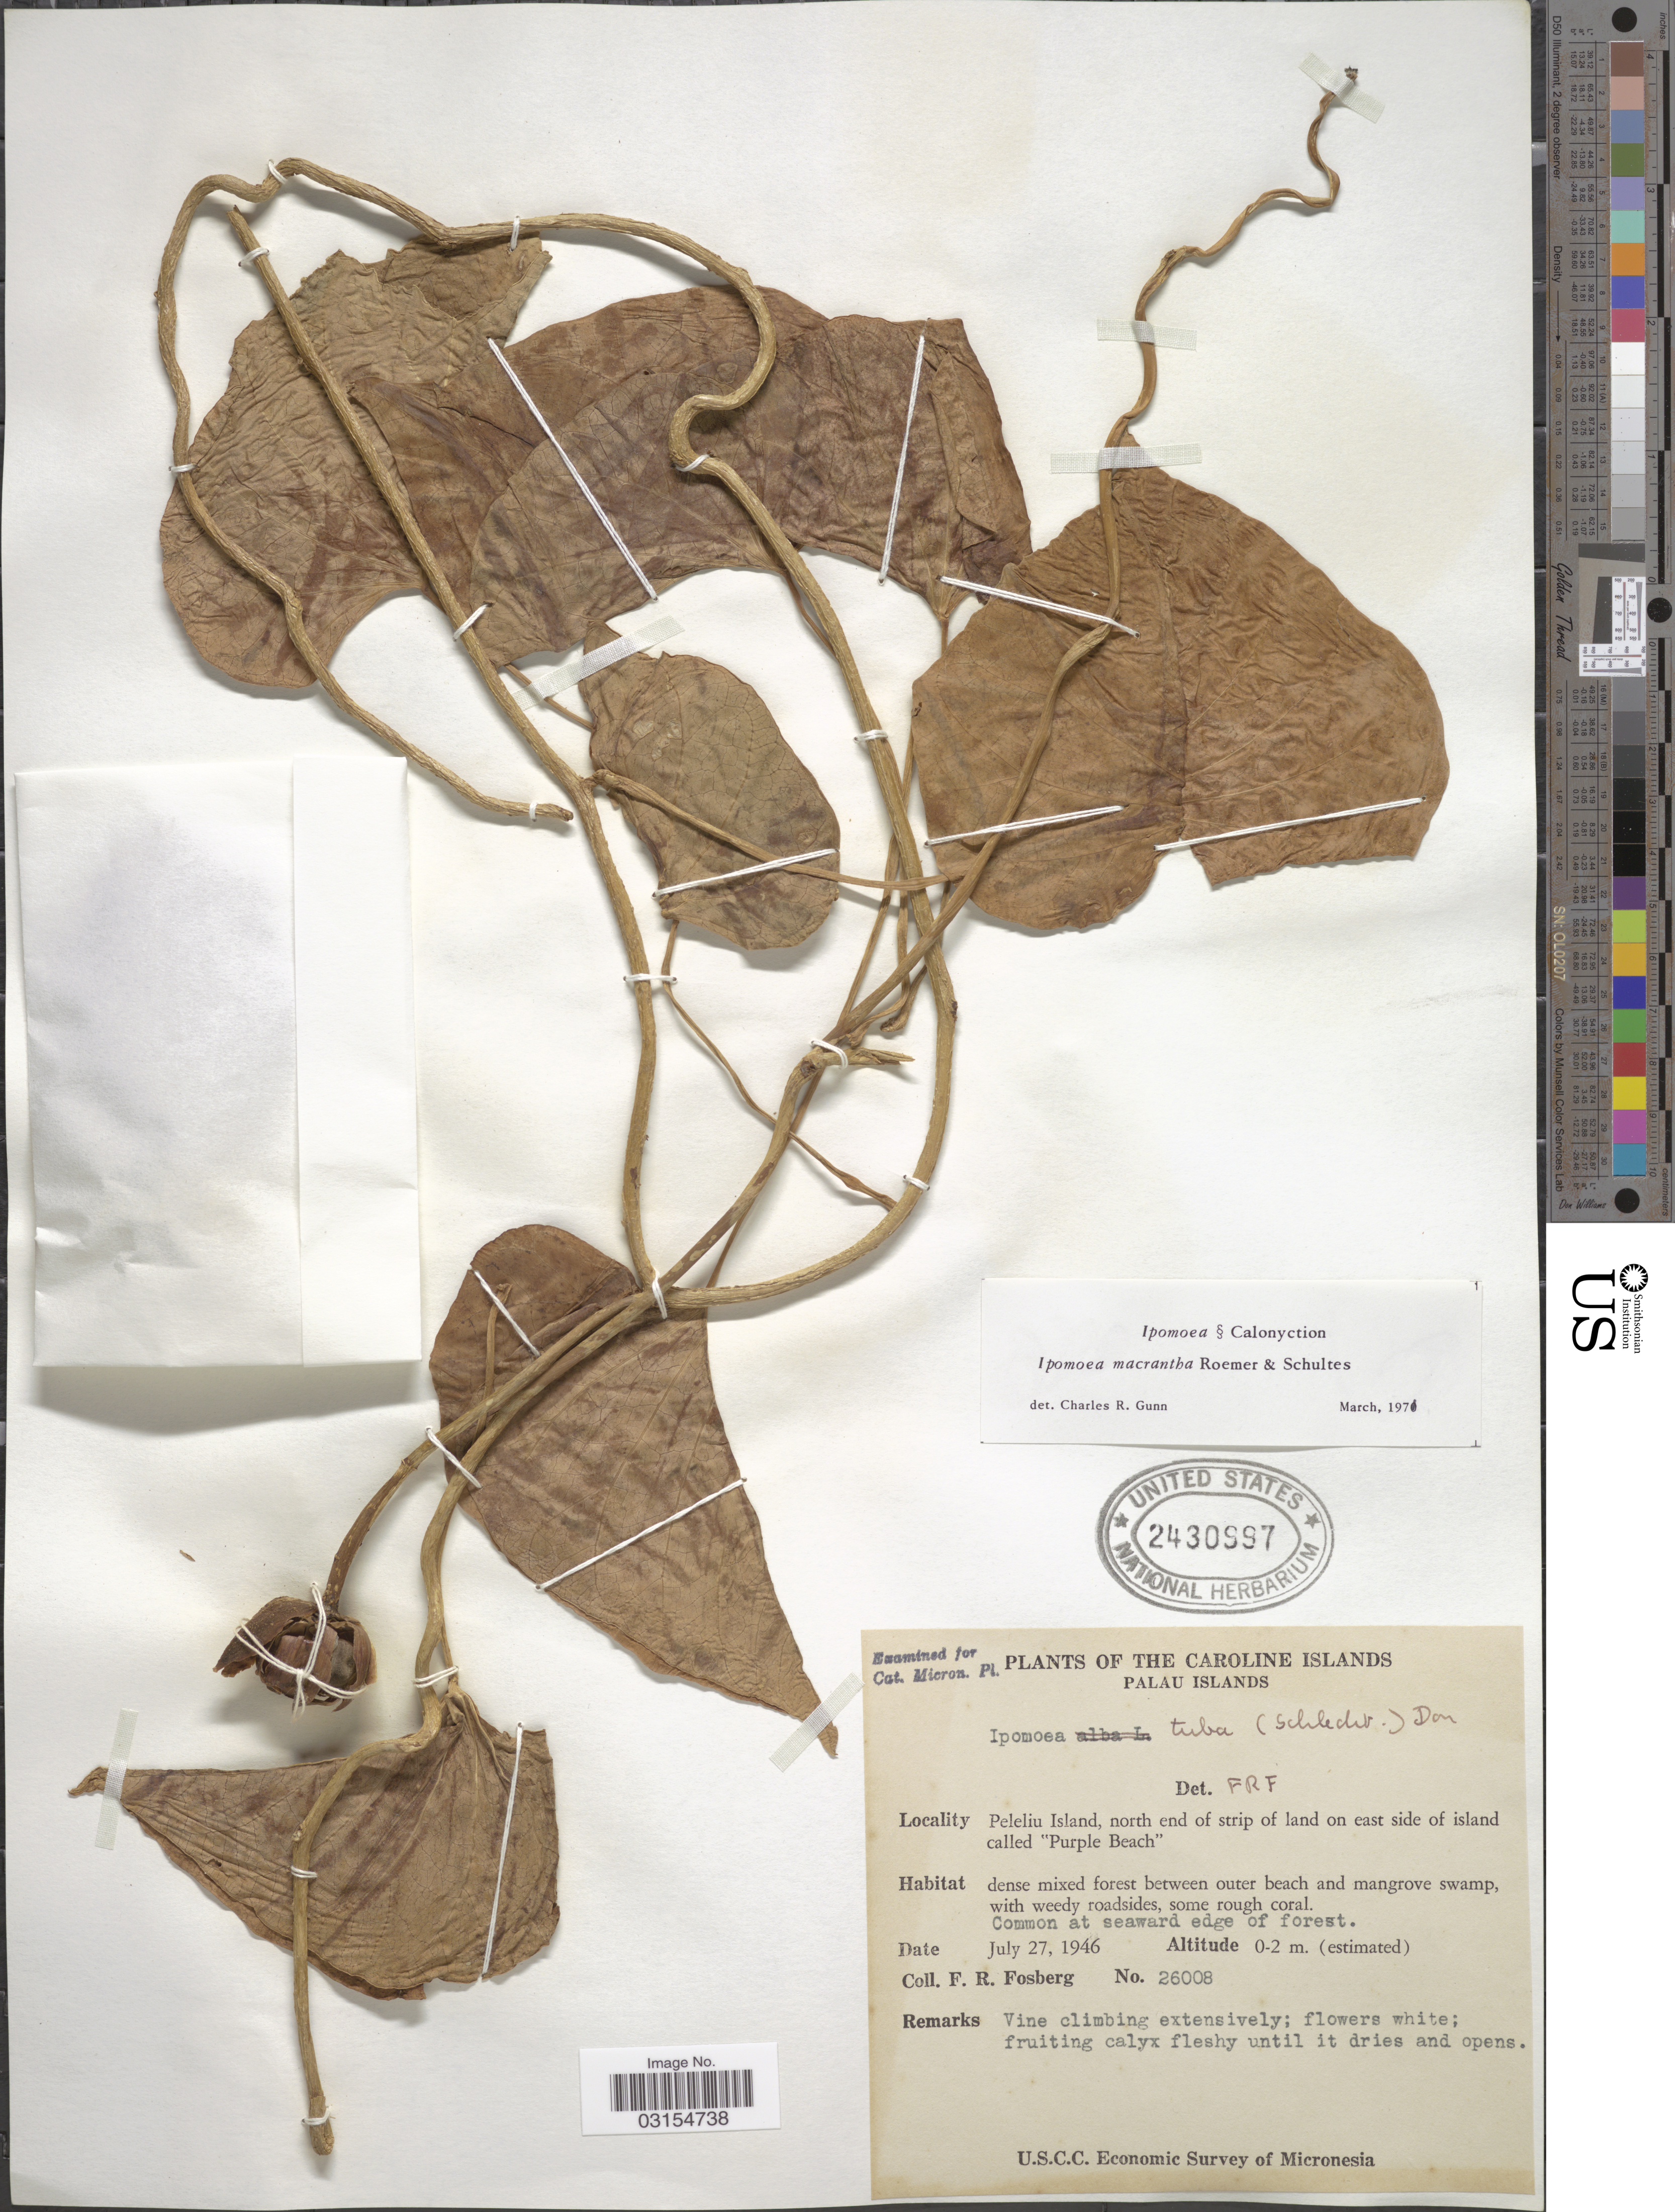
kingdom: Plantae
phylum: Tracheophyta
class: Magnoliopsida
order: Solanales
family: Convolvulaceae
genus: Ipomoea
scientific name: Ipomoea violacea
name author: L.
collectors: F. R. Fosberg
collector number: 26008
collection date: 1946-07-27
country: Palau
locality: The Carolina Islands, Palau Islands, Peleliu Island, north end of strip of land on east side of island called "Purple Beach".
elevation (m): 0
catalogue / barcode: US 2430997